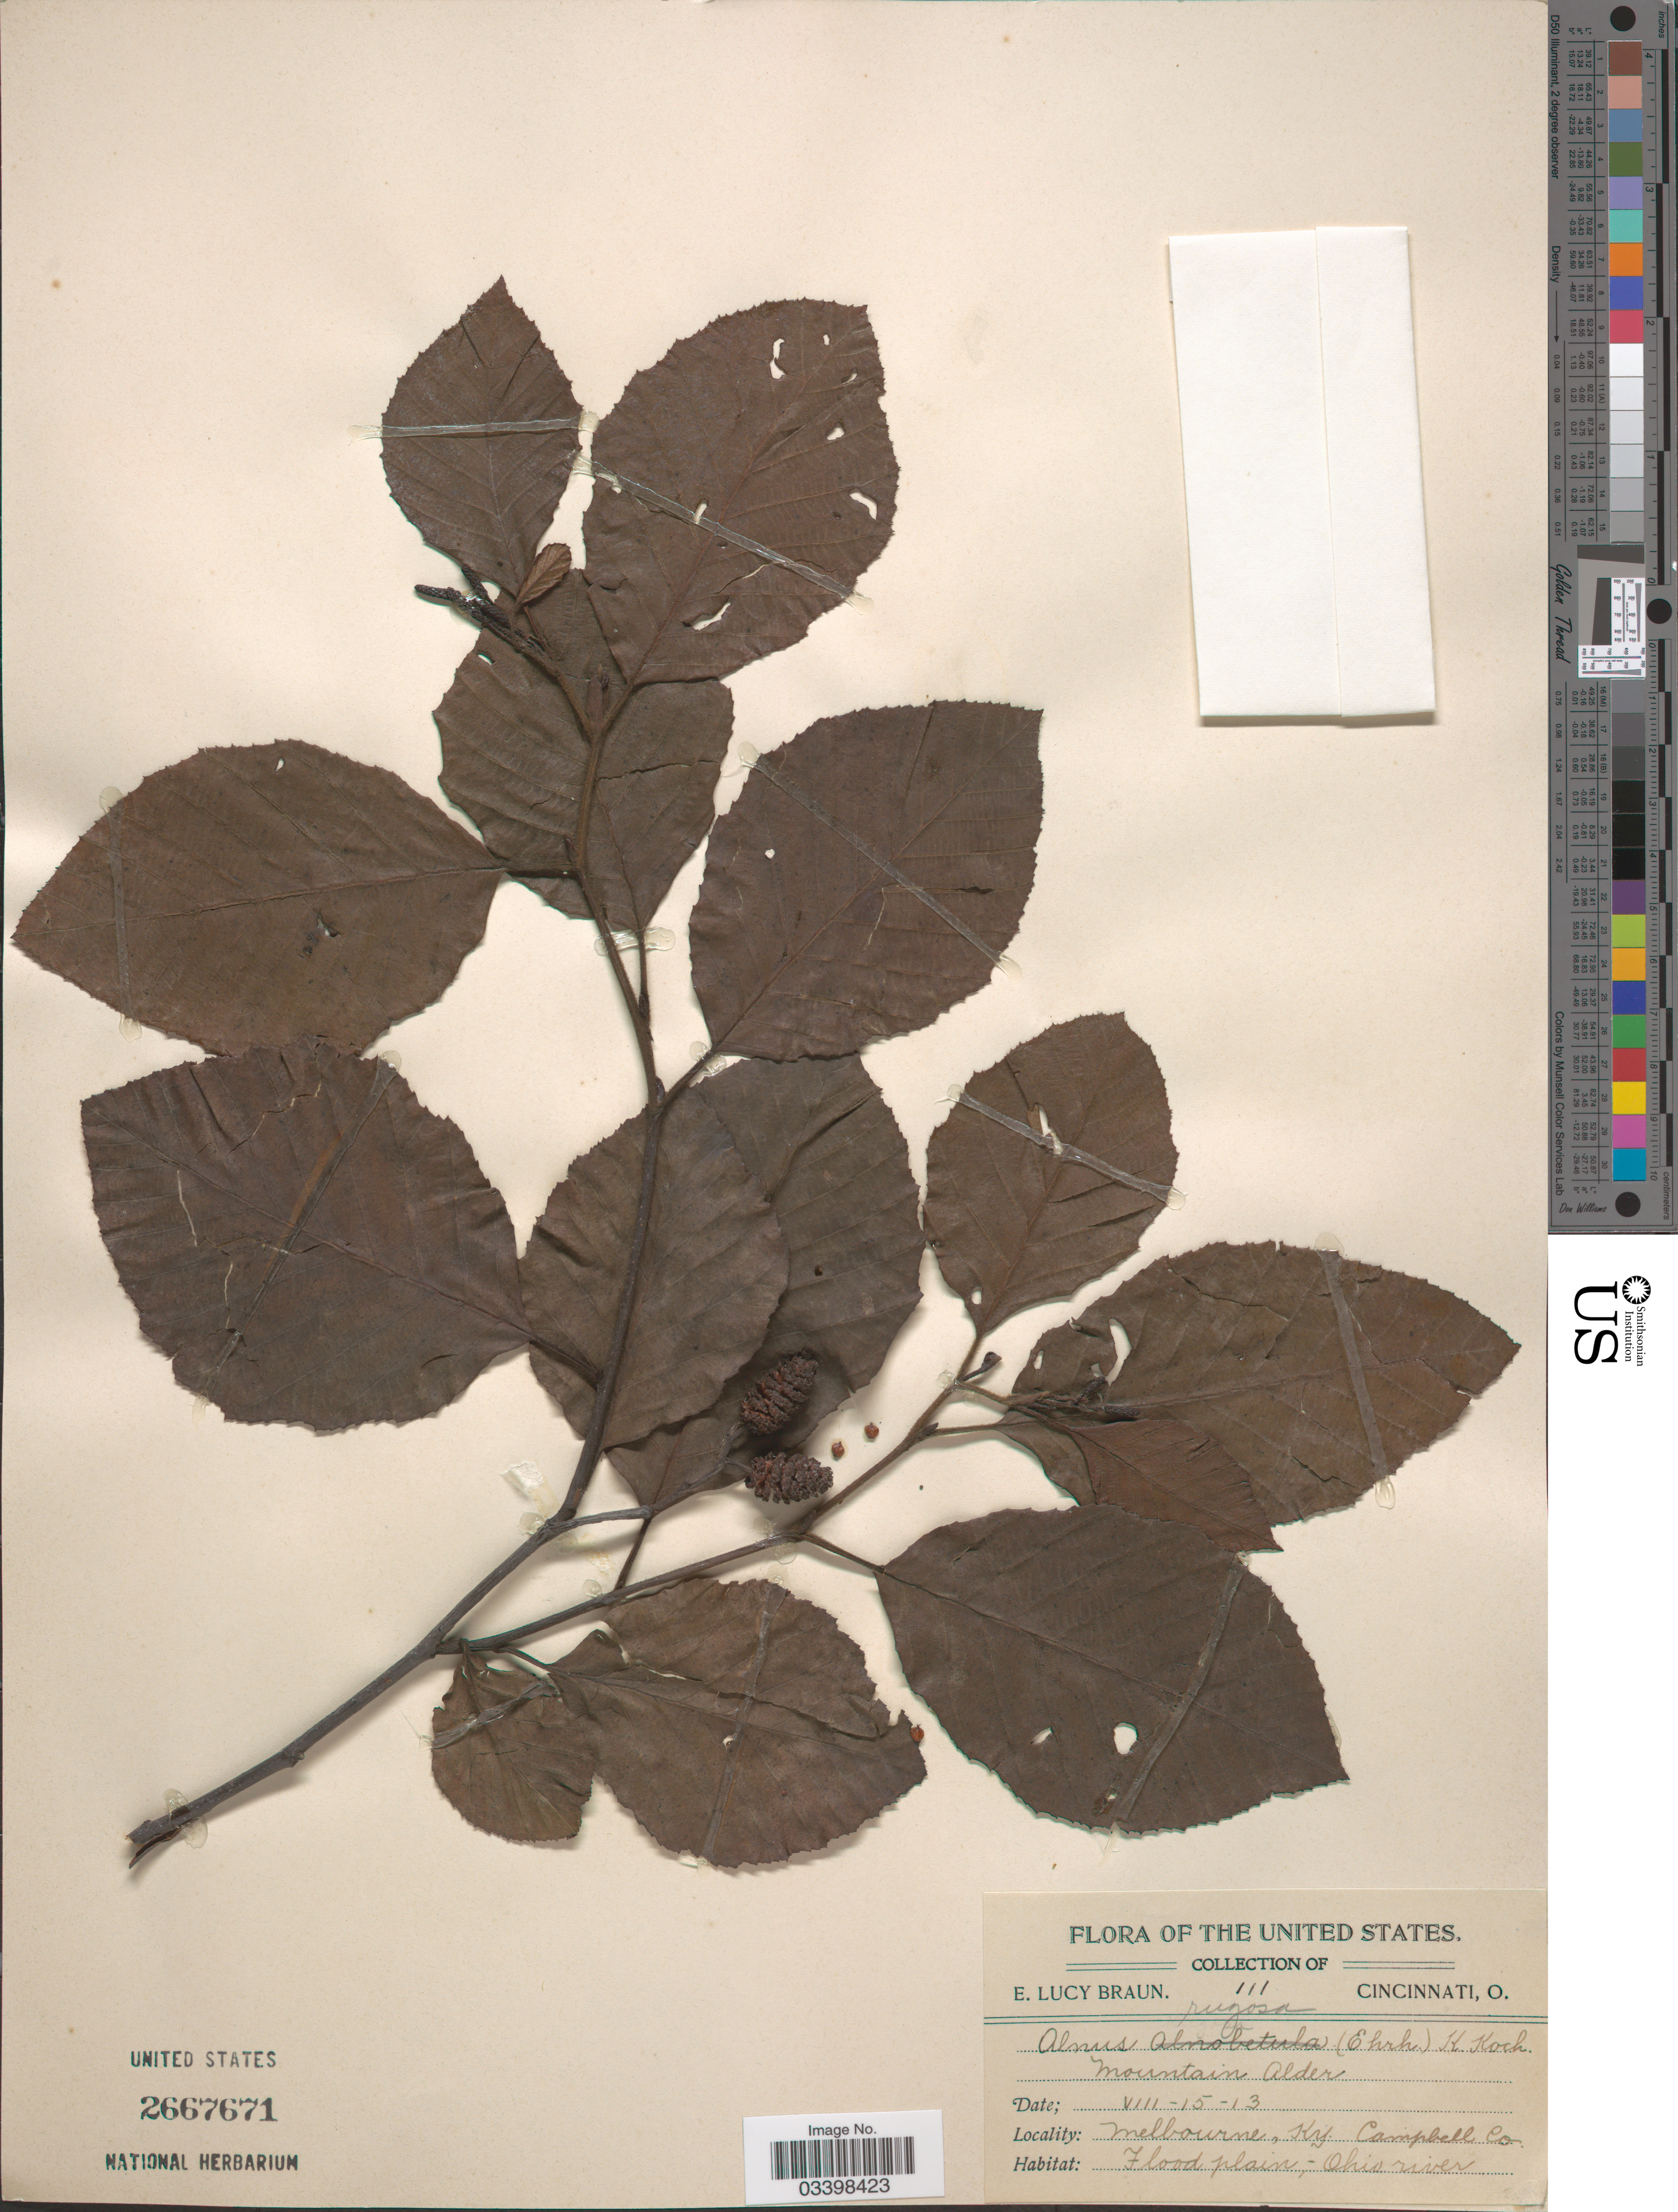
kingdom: Plantae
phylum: Tracheophyta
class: Magnoliopsida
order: Fagales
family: Betulaceae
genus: Alnus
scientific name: Alnus serrulata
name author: (Aiton) Willd.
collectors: E. L. Braun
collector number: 111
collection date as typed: Transcribed d/m/y: 15/8/13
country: United States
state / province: Kentucky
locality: Melbourne. Campbell Co. Flood plains, - Ohio river.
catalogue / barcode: US 2667671